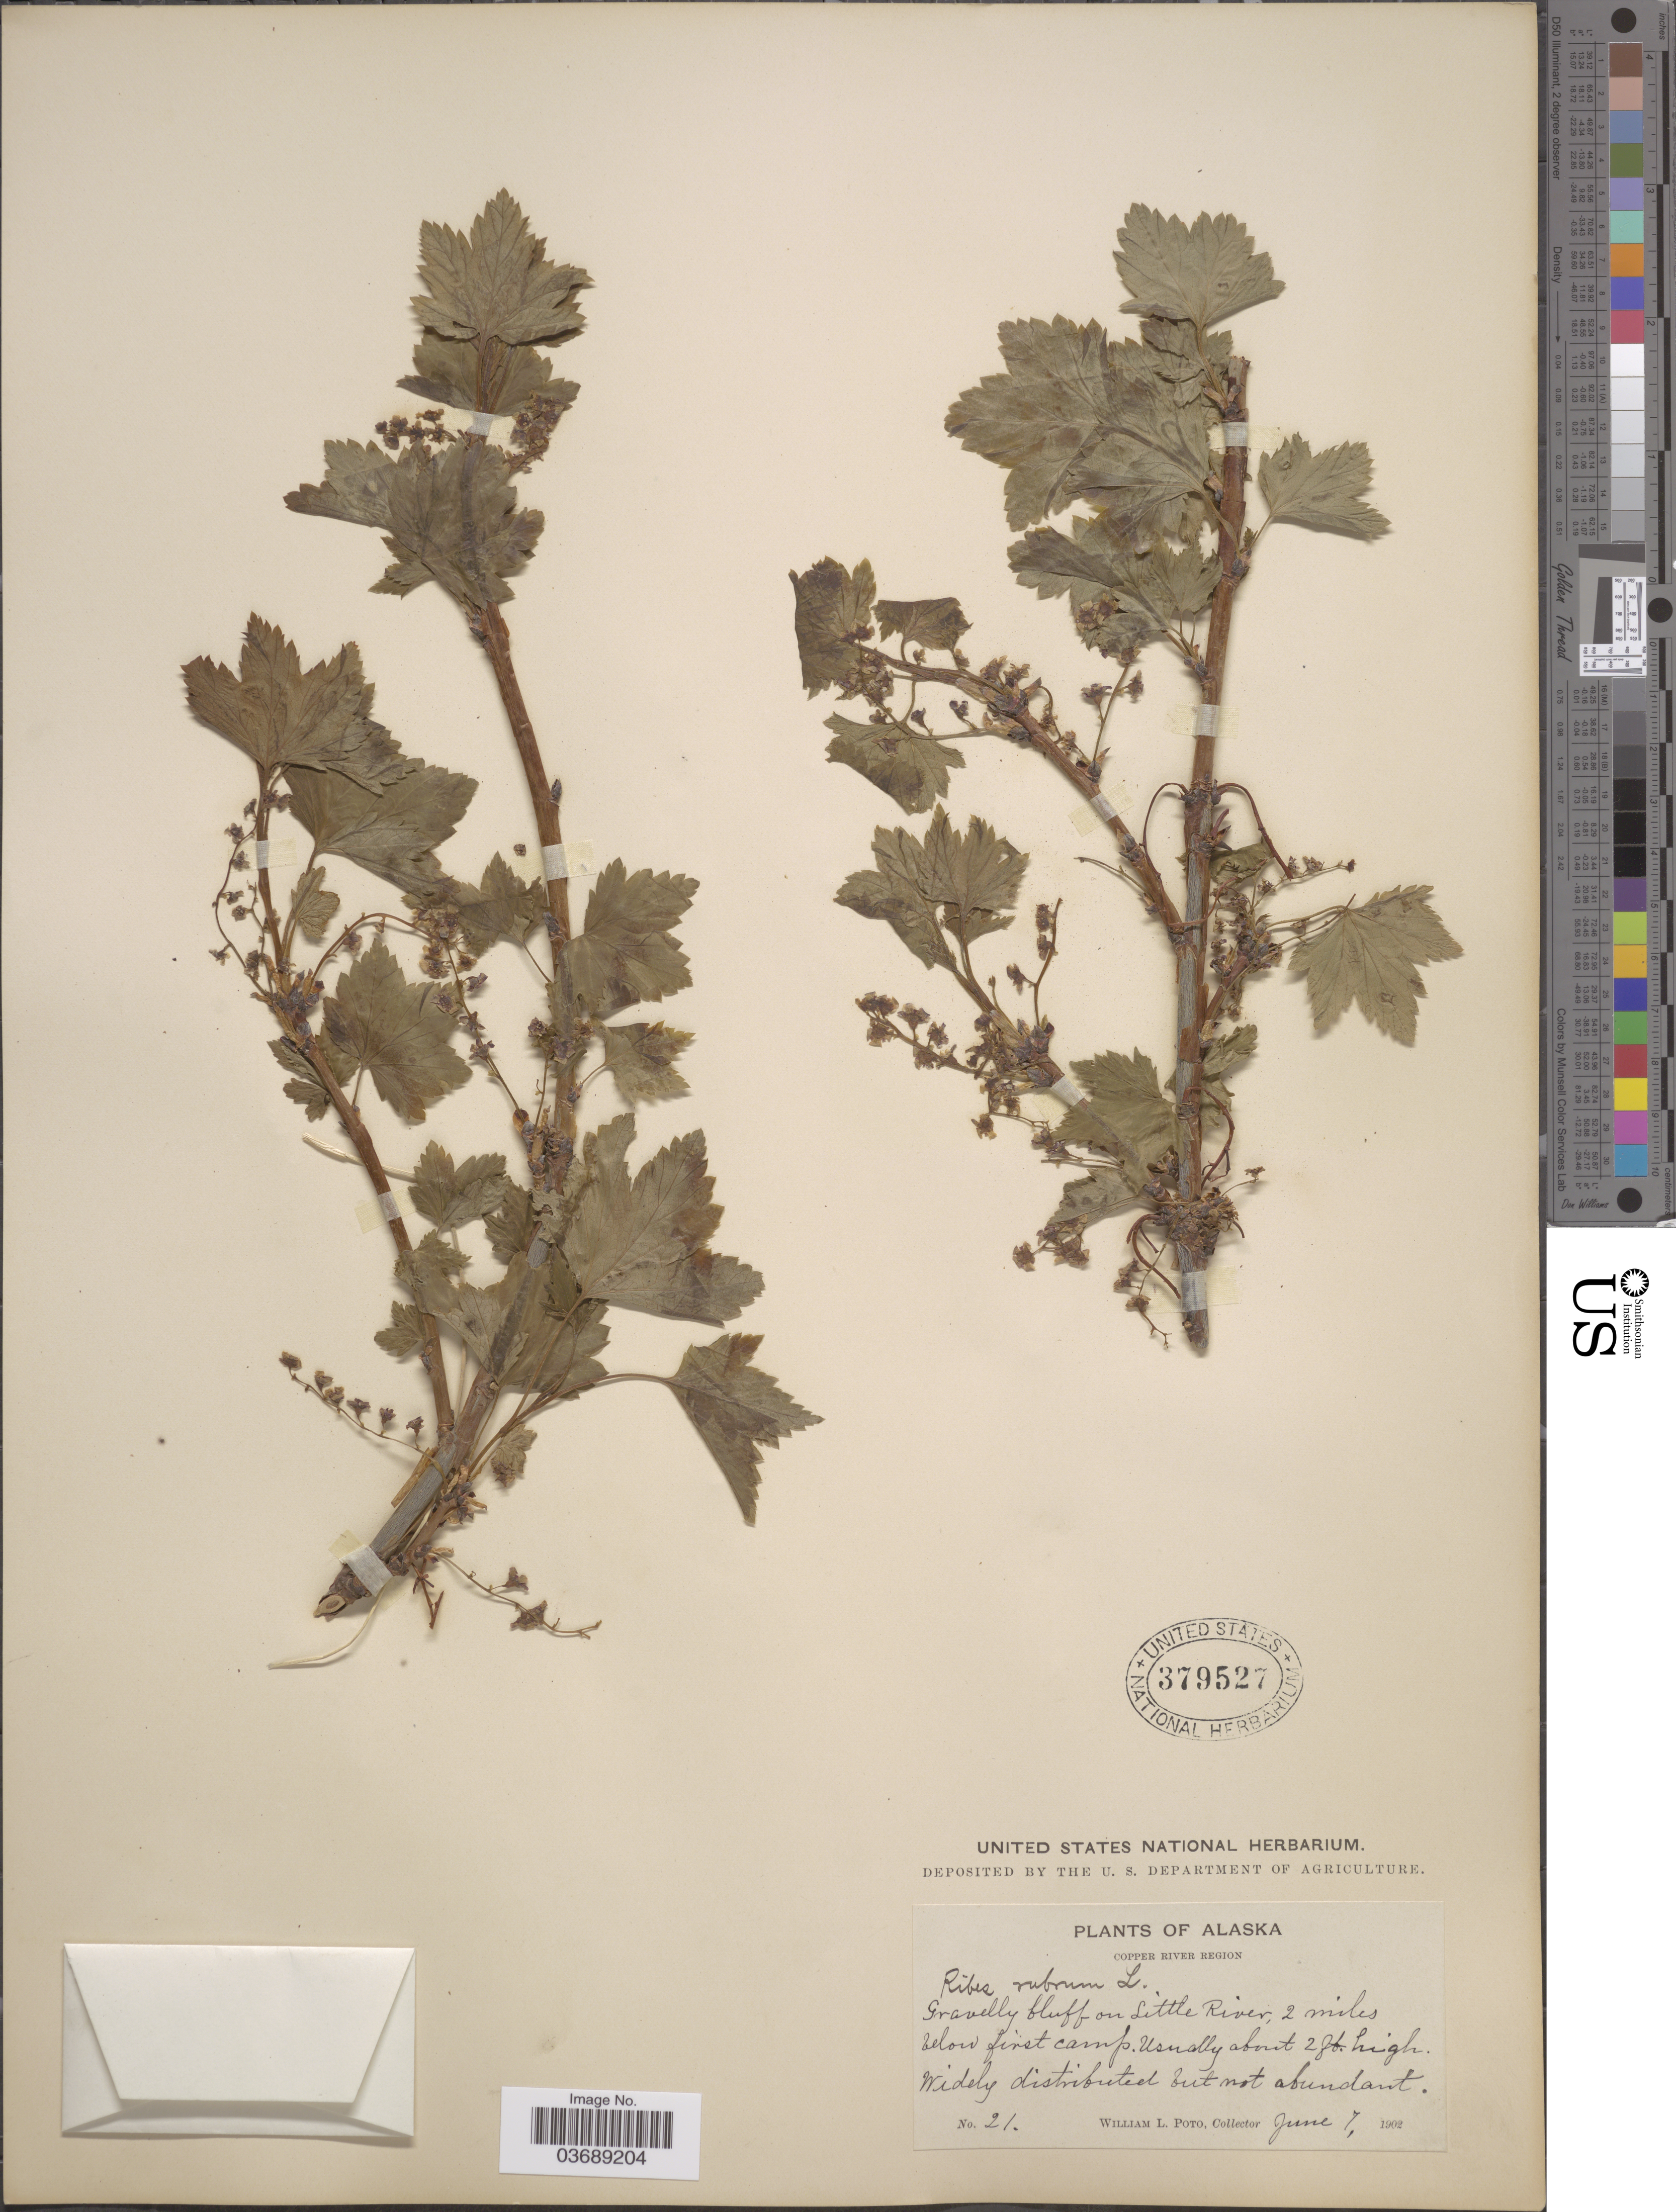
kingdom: Plantae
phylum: Tracheophyta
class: Magnoliopsida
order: Saxifragales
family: Grossulariaceae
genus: Ribes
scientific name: Ribes triste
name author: Pall.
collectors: W. Poto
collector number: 21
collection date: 1902-06-07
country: United States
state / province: Alaska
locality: Copper River Region. Gravelly bluff on Little River, 2 miles below first camp.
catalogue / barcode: US 379527